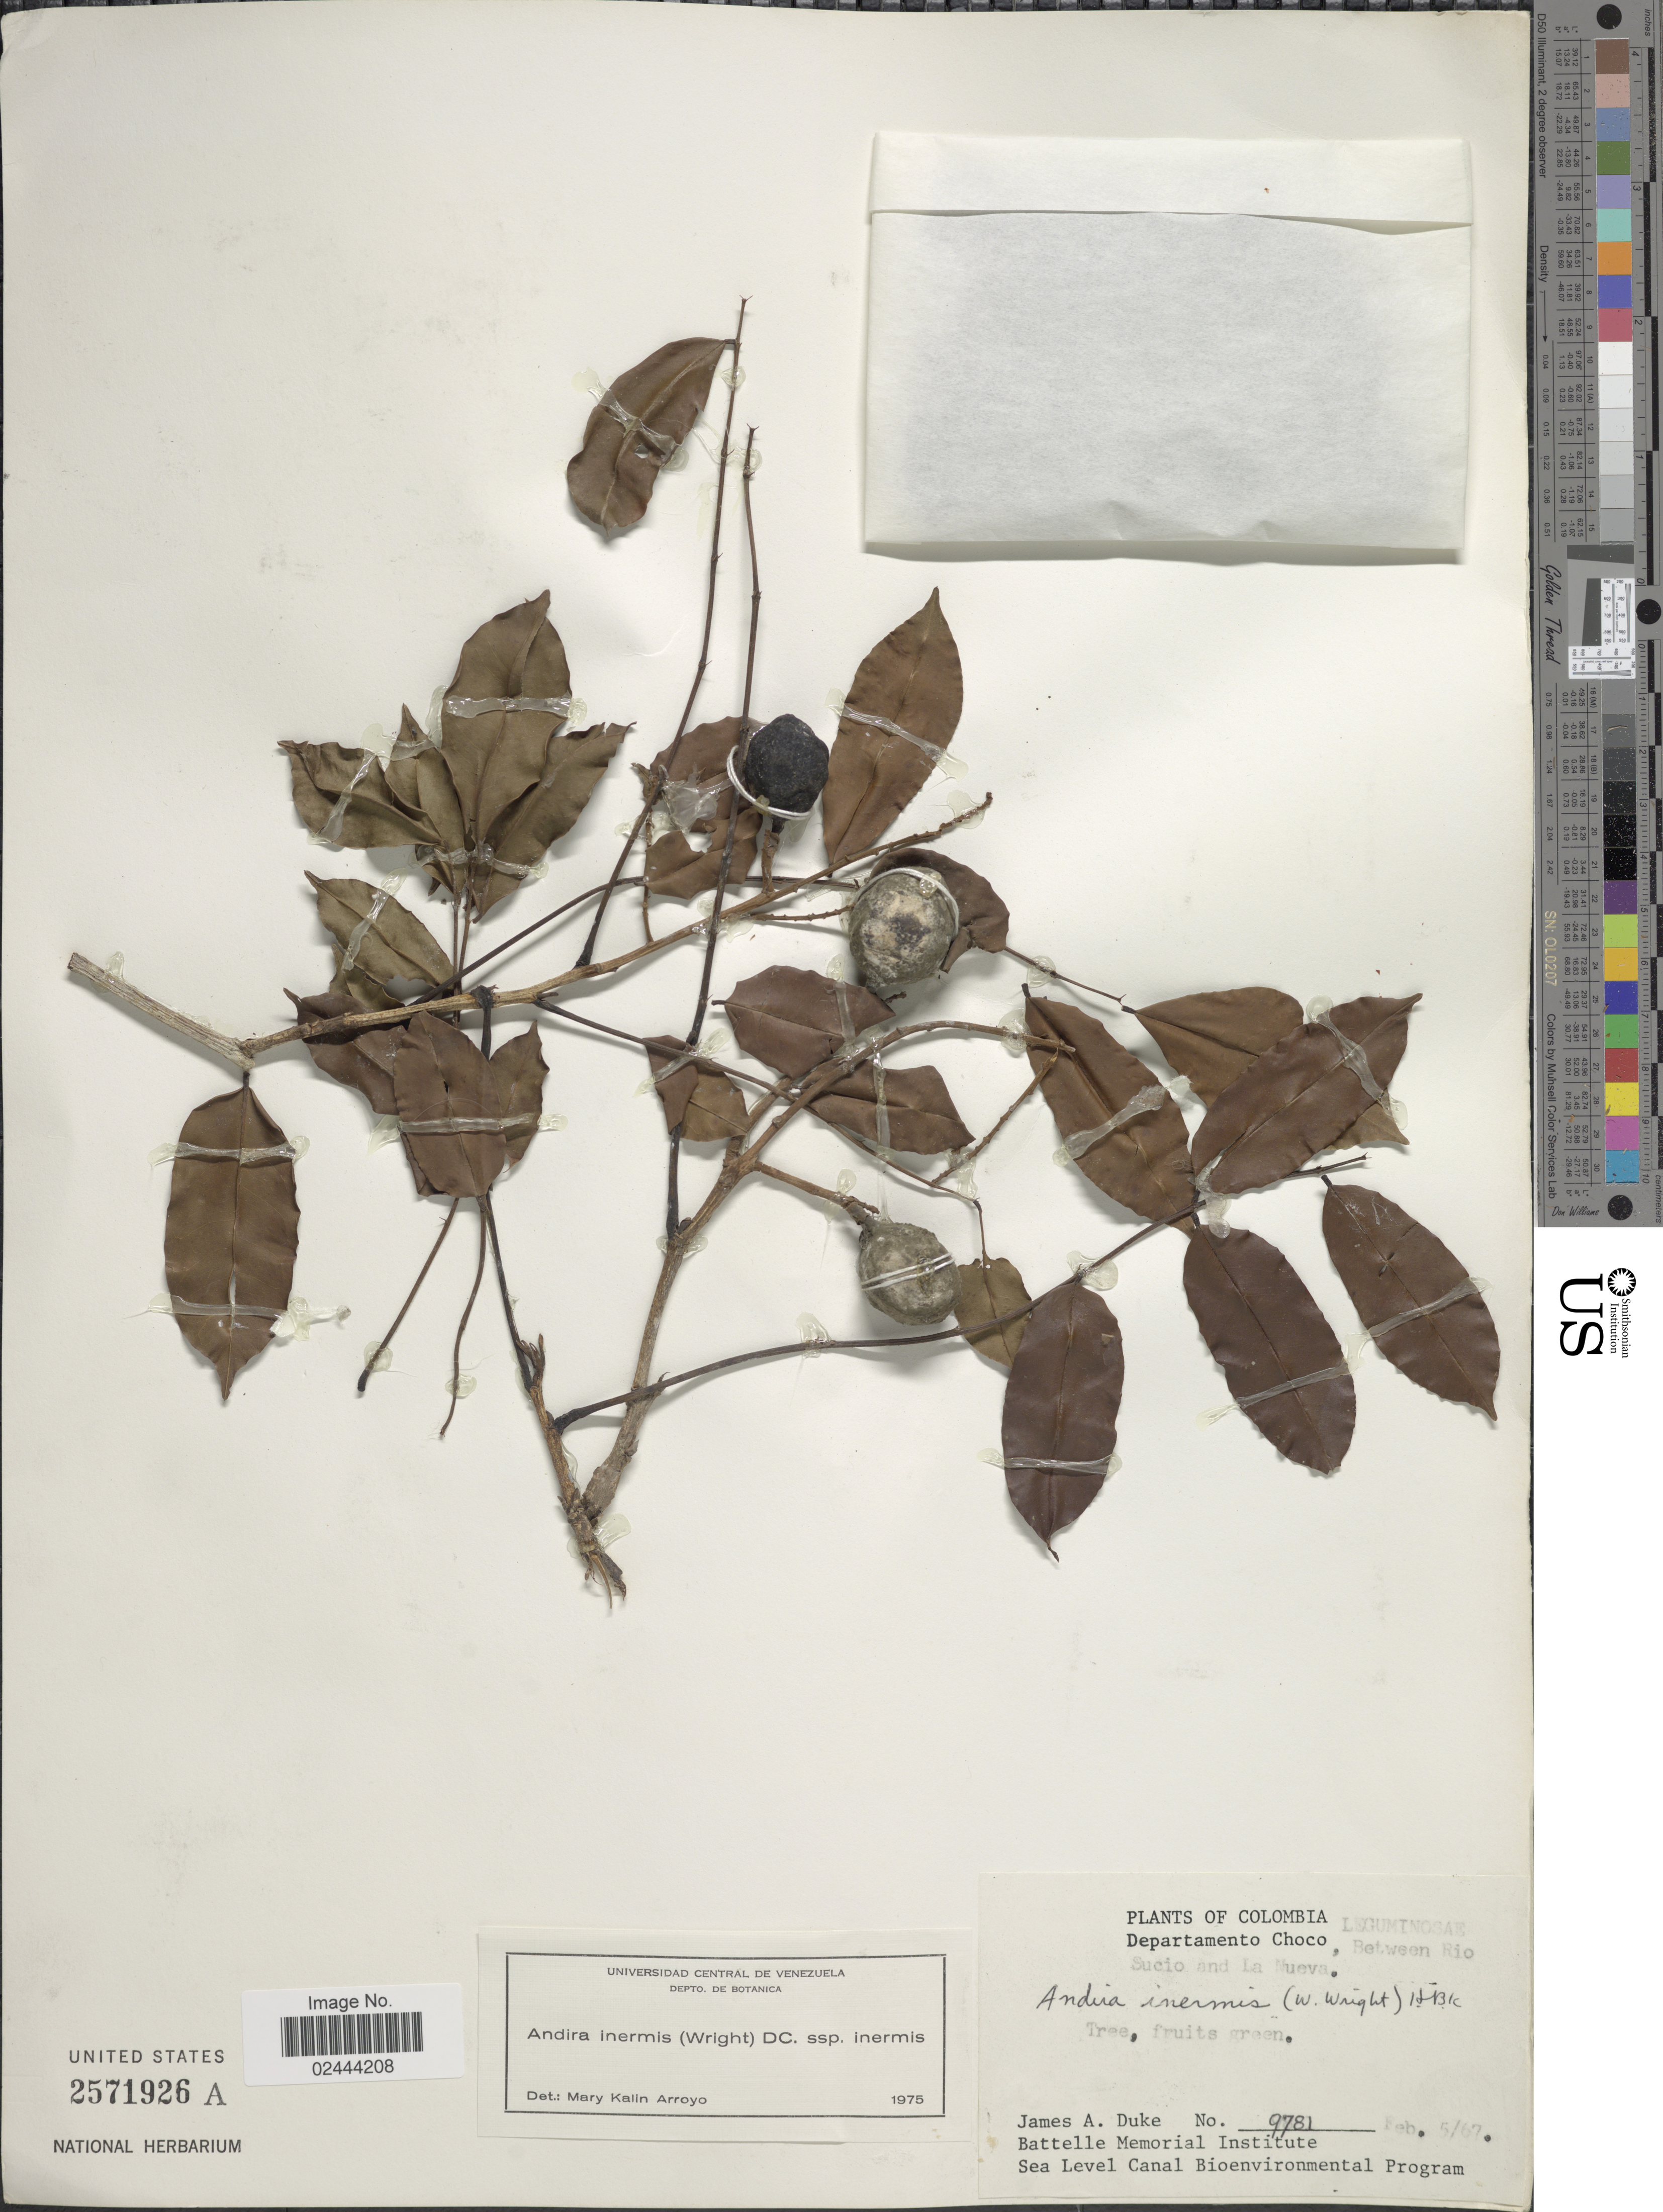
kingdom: Plantae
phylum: Tracheophyta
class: Magnoliopsida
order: Fabales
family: Fabaceae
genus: Andira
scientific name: Andira inermis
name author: (W. Wright) Kunth ex DC.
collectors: J. A. Duke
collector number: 9781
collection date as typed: Transcribed d/m/y: 5/2/67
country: Colombia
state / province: Chocó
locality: Between Rio Sucio and La Nueva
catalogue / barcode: US 2571926A